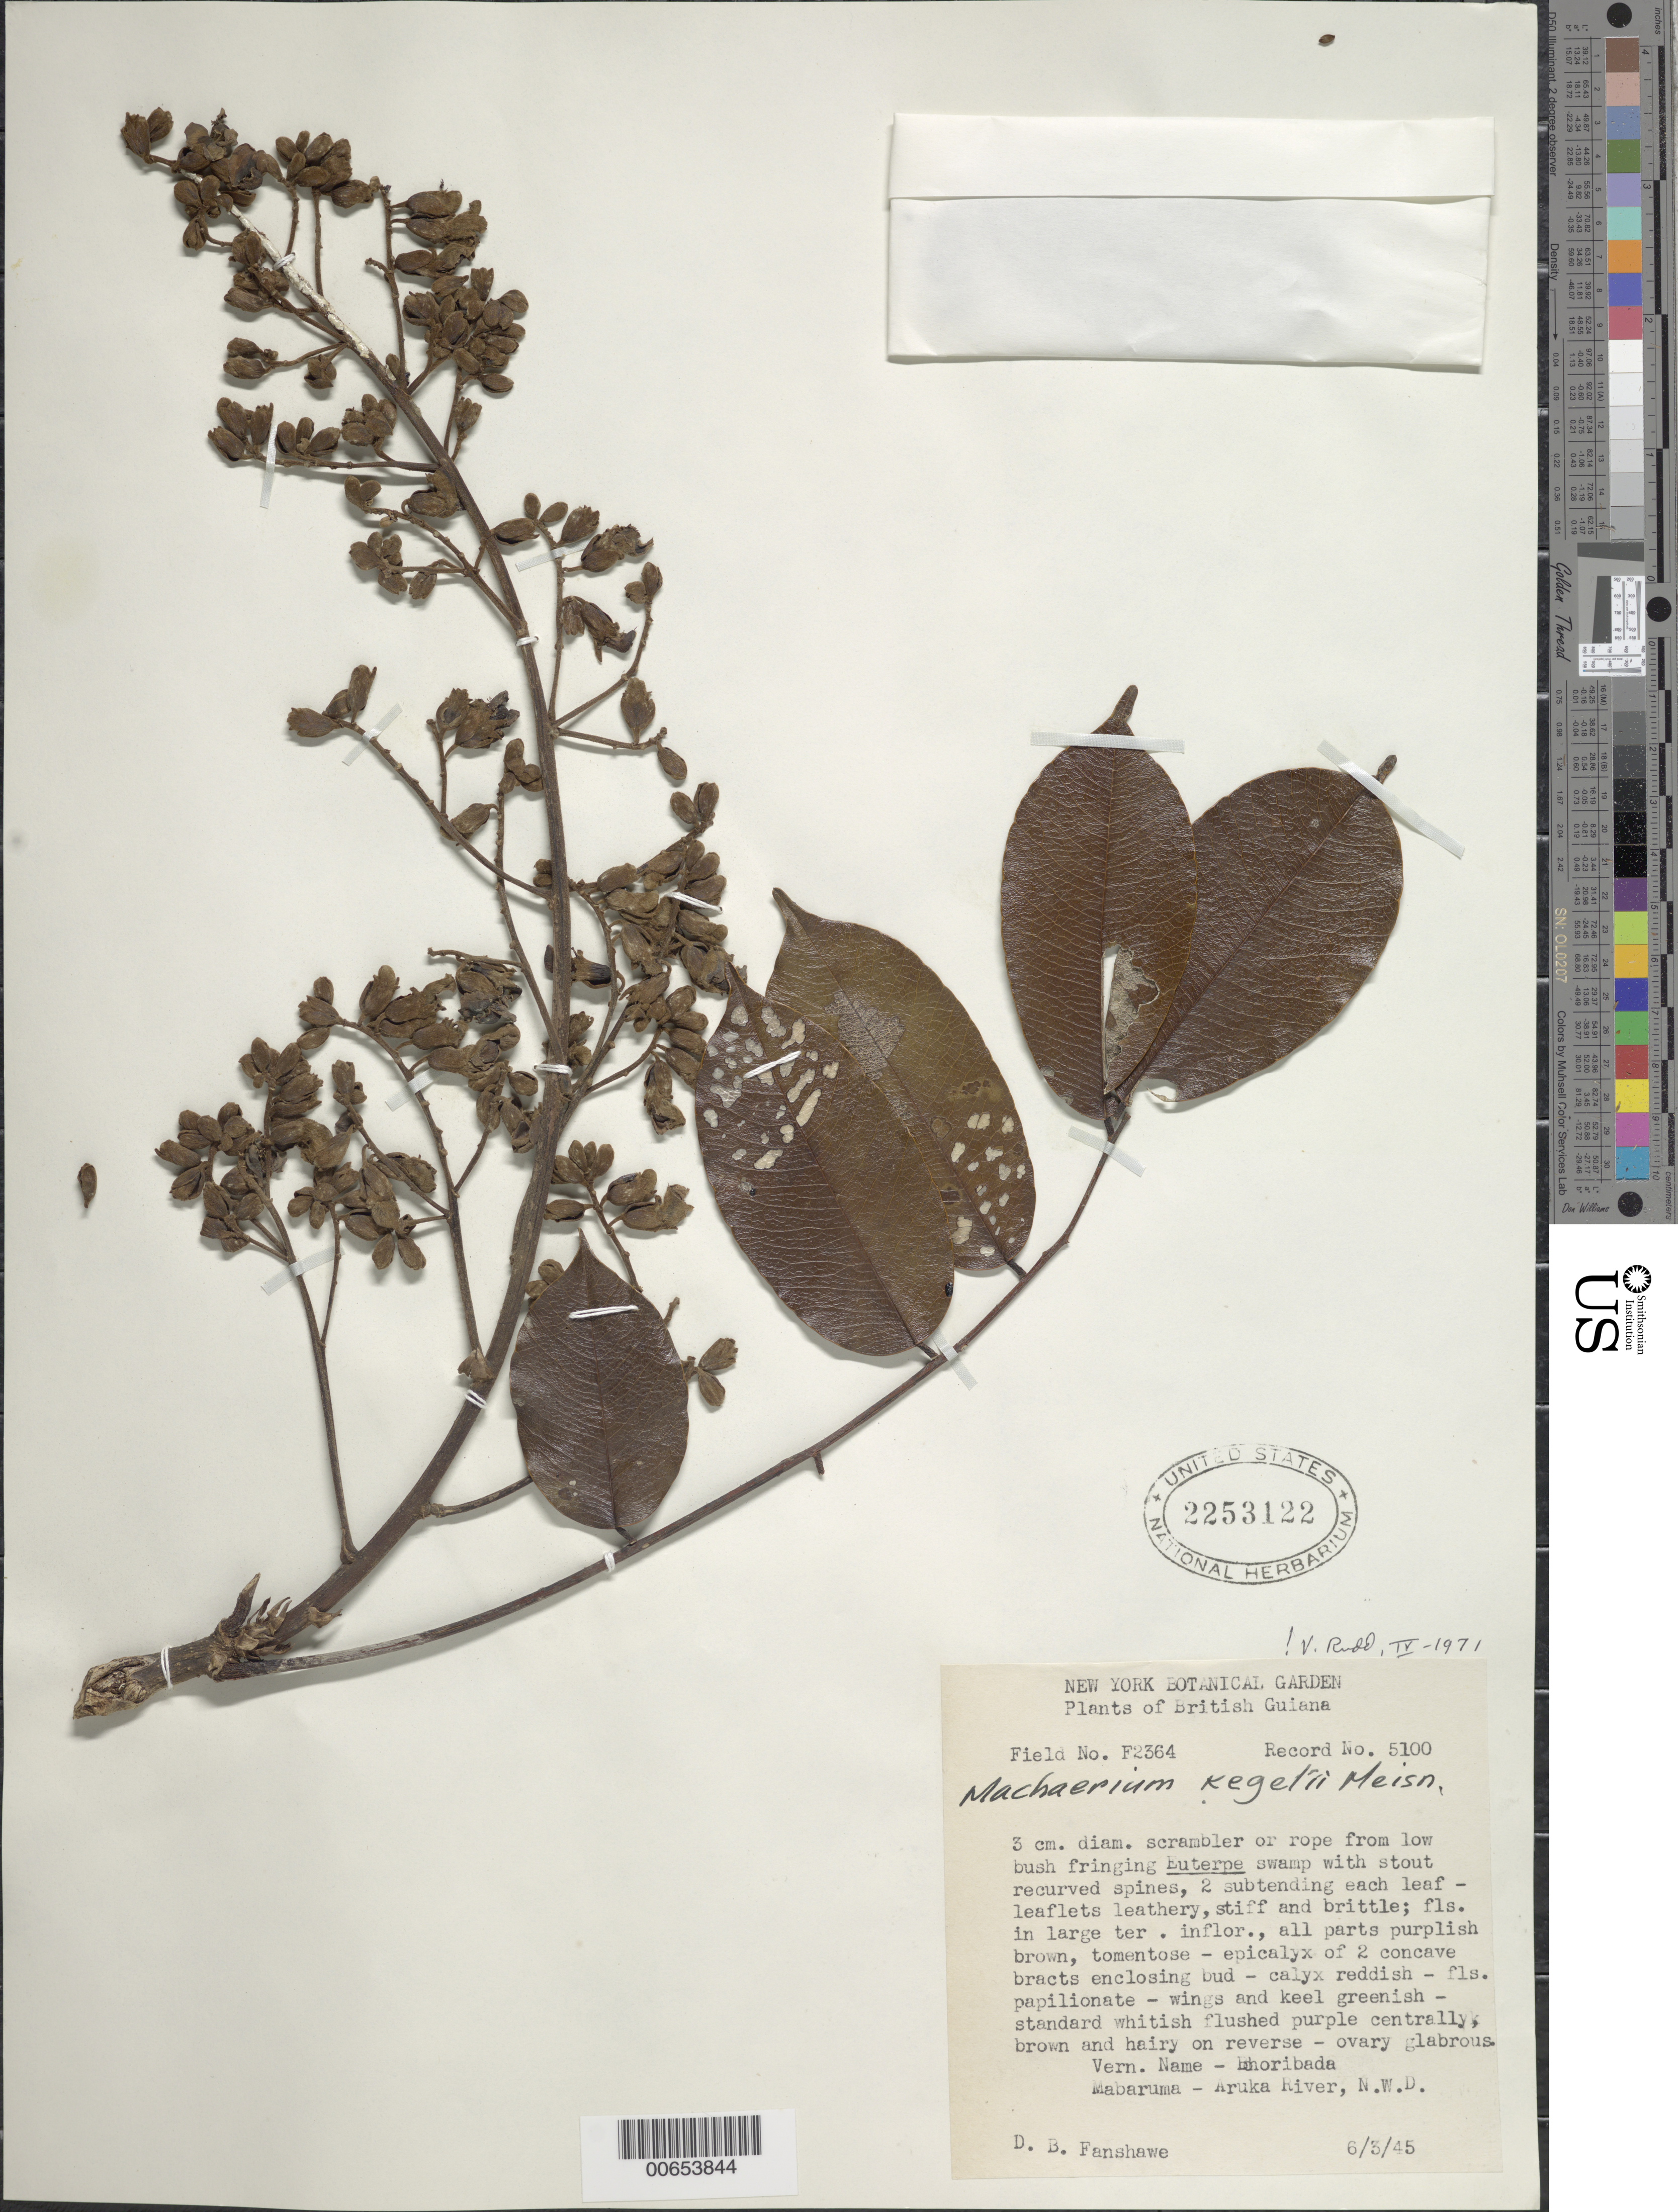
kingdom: Plantae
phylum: Tracheophyta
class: Magnoliopsida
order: Fabales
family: Fabaceae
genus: Machaerium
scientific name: Machaerium kegelii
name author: Meisn.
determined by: Rudd, V. E.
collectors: D. B. Fanshawe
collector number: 5100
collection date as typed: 6-Mar-45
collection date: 1945-03-06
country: Guyana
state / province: Barima-Waini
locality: Mabaruma, Aruka R., NW Dist.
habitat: Low bush fringing Euterpe swamp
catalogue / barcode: US 2253122